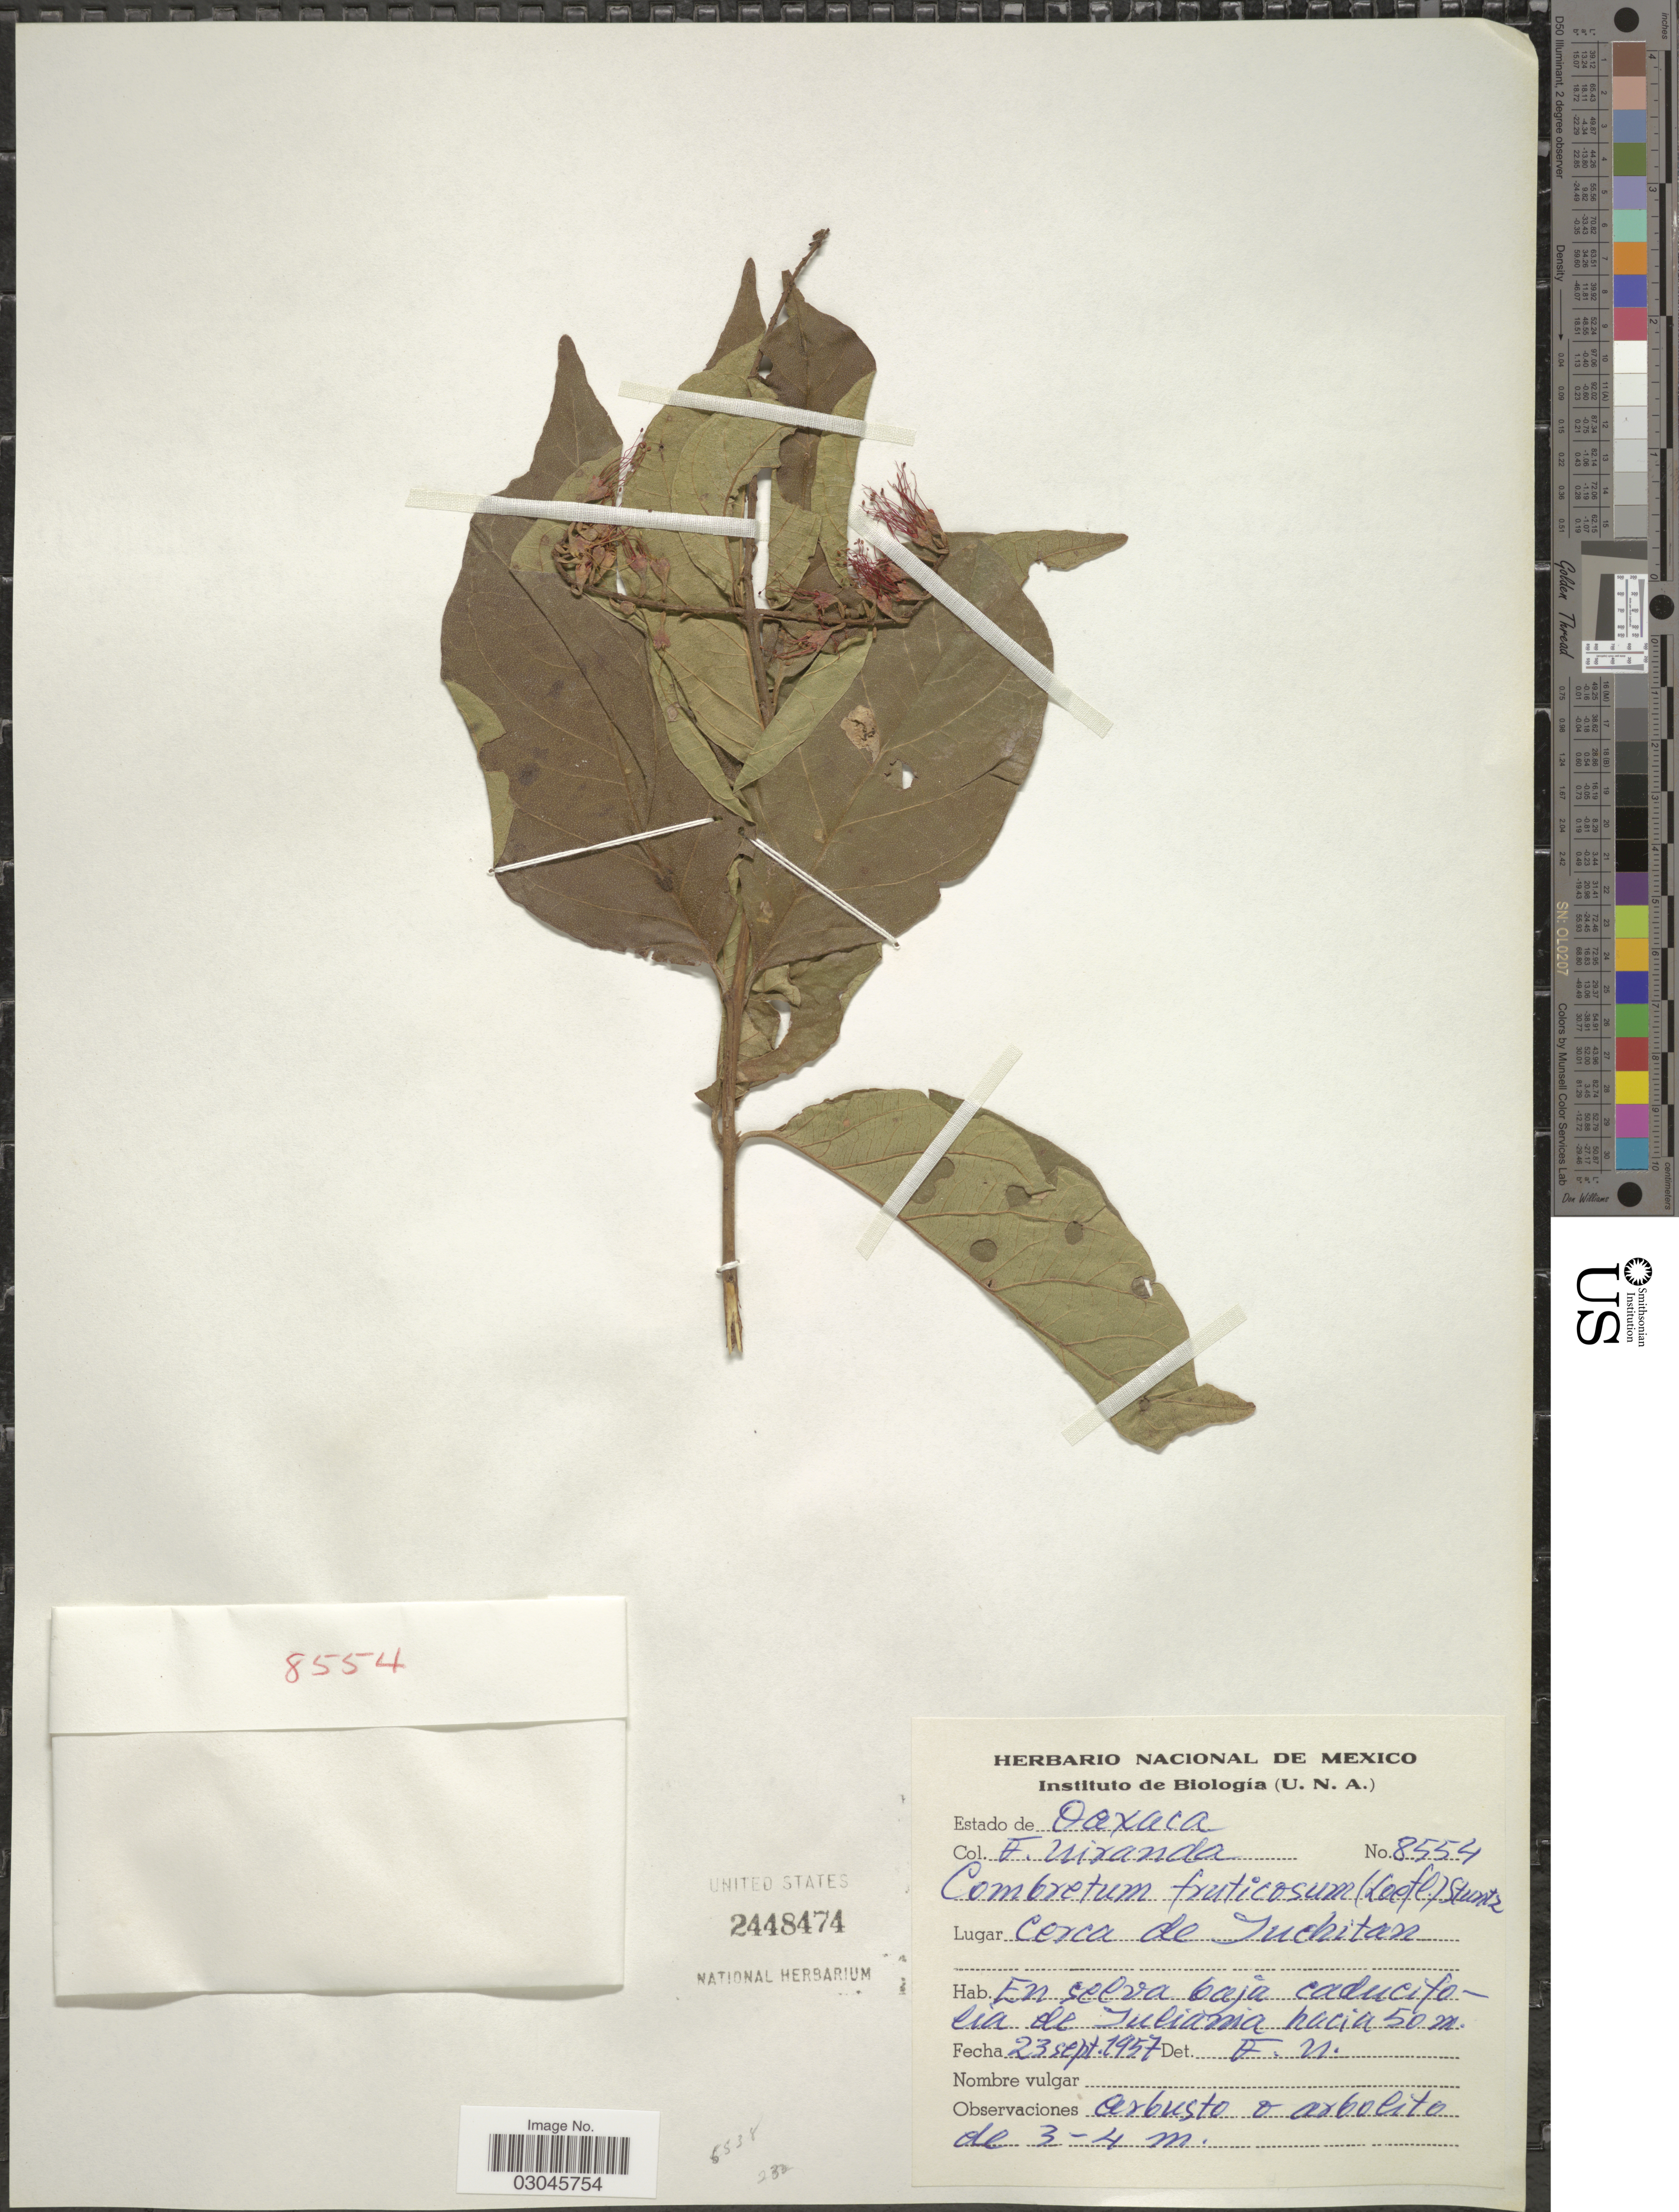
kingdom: Plantae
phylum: Tracheophyta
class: Magnoliopsida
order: Myrtales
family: Combretaceae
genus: Combretum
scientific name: Combretum fruticosum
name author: (Loefl.) Stuntz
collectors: F. Miranda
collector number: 8554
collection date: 1957-09-23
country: Mexico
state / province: Oaxaca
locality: Cerca de Juchitan.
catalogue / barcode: US 2448474